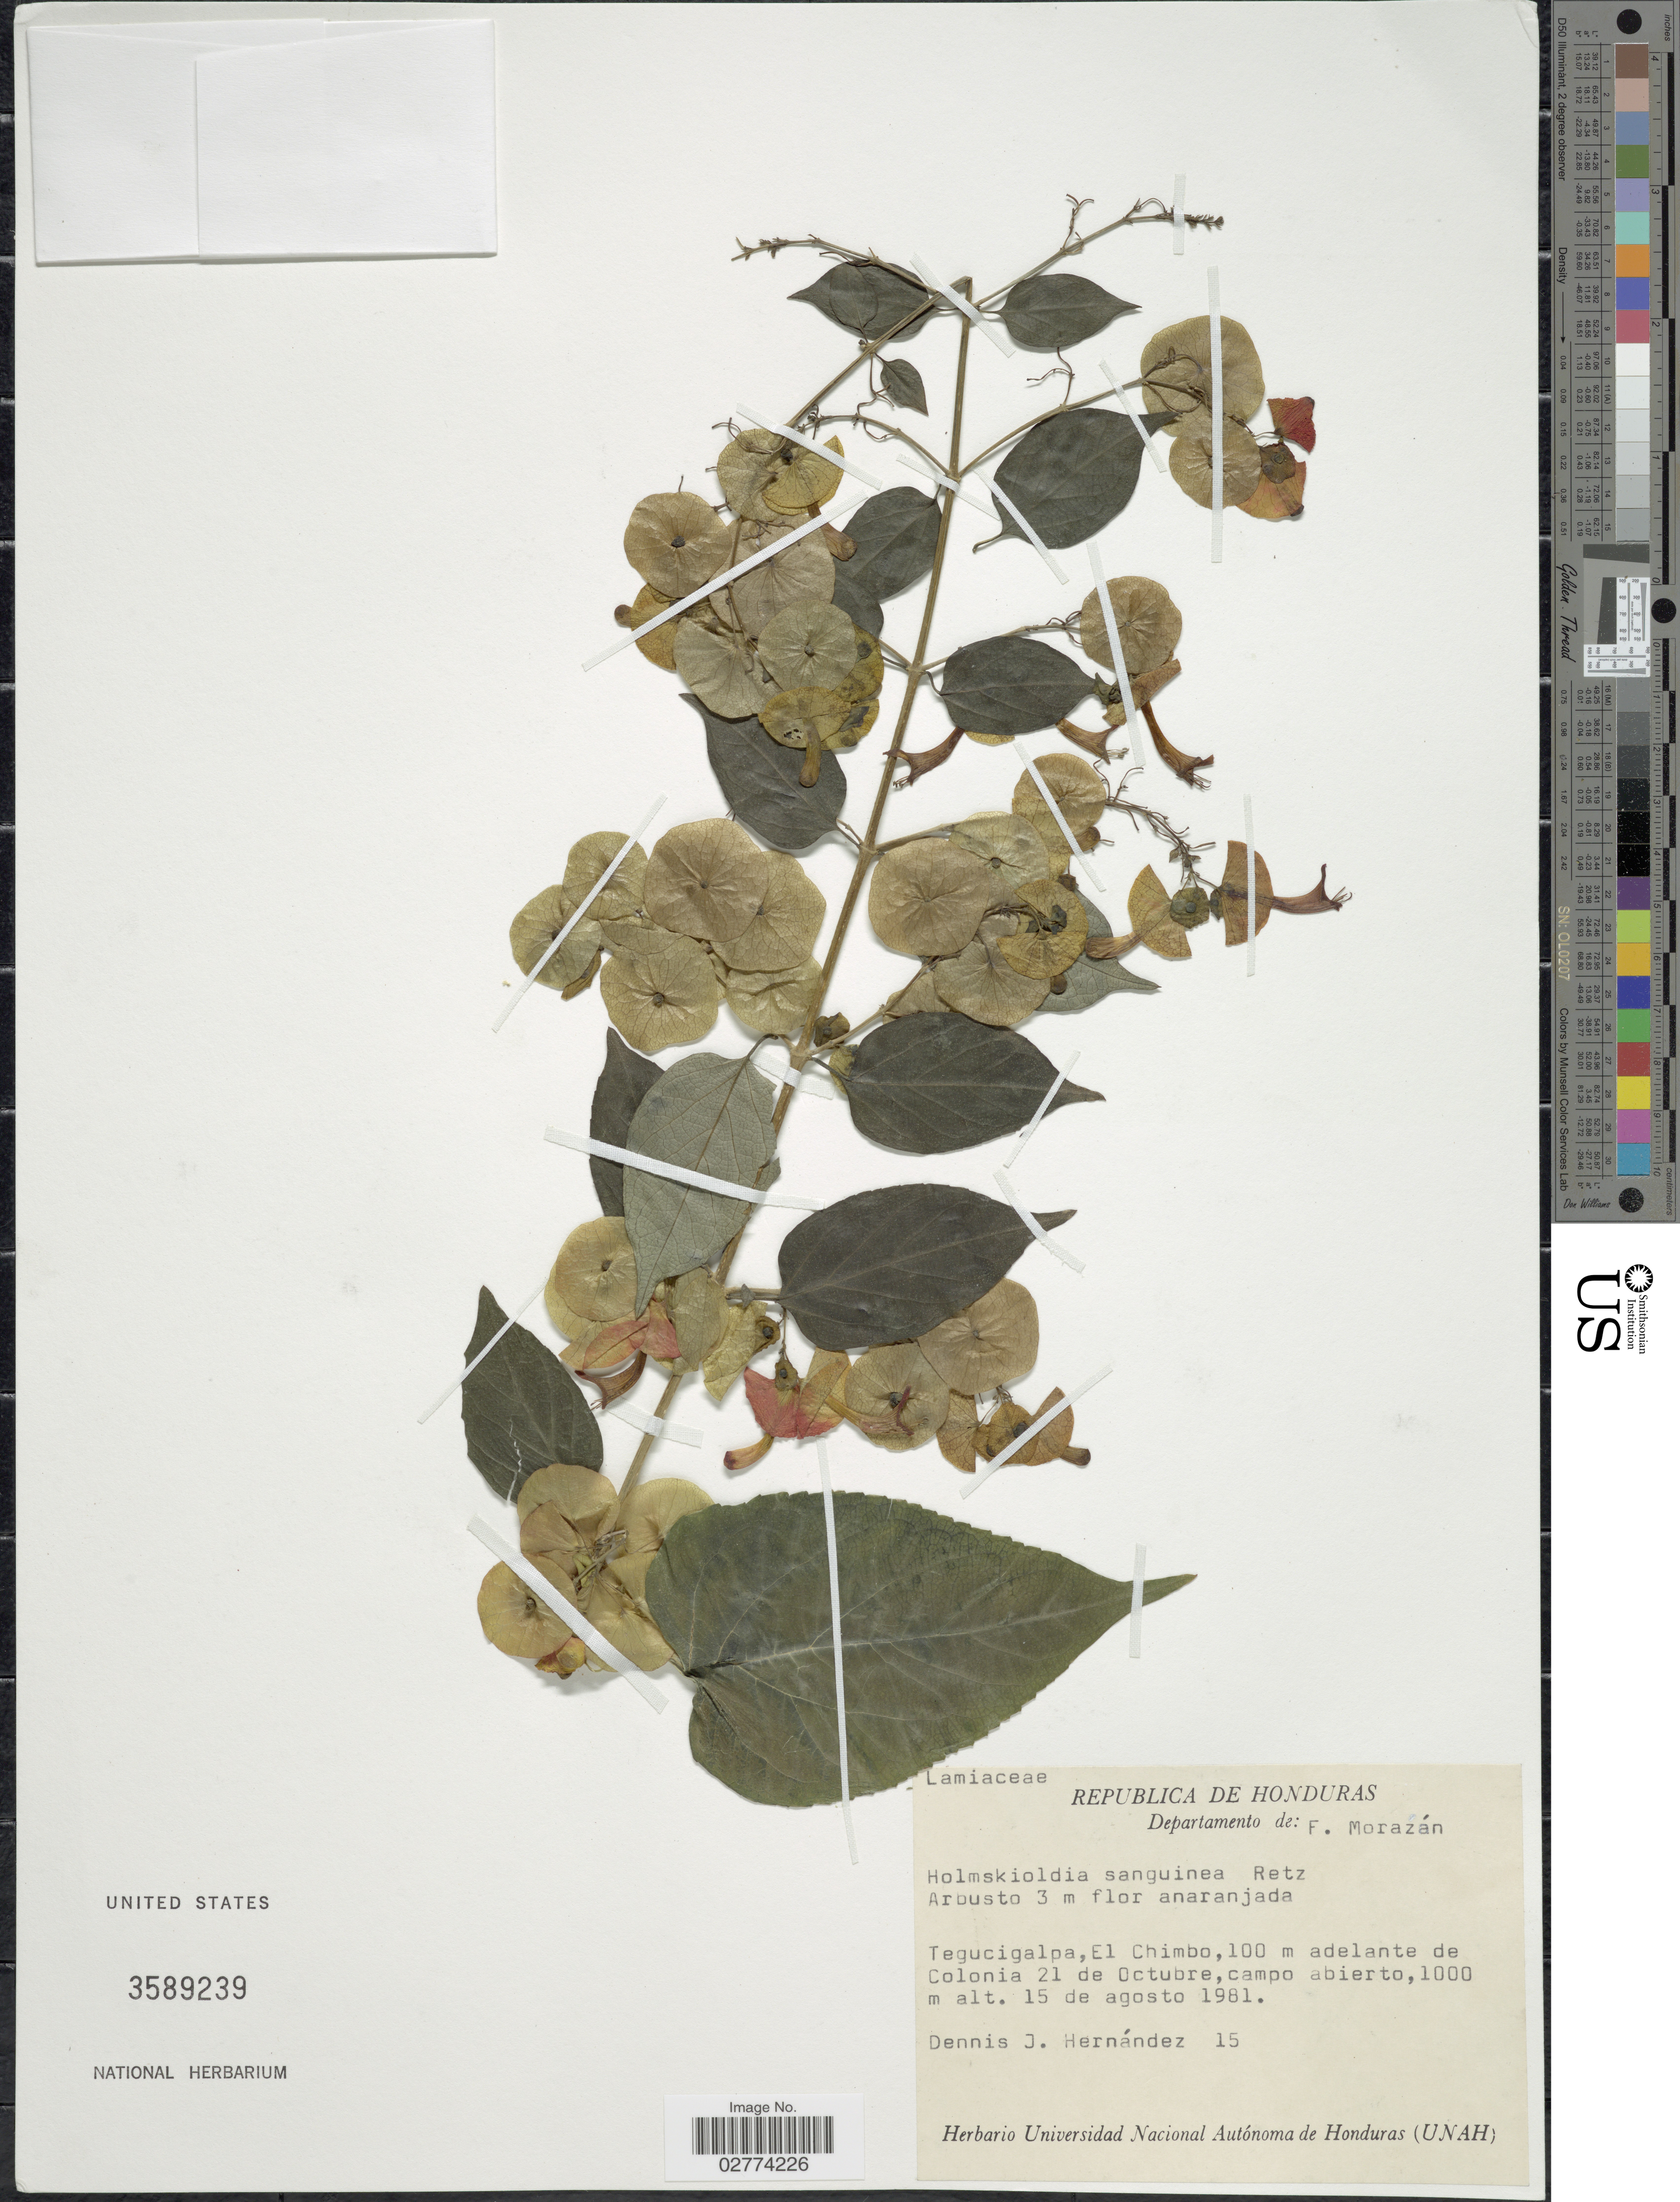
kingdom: Plantae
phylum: Tracheophyta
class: Magnoliopsida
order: Lamiales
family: Lamiaceae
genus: Holmskioldia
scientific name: Holmskioldia sanguinea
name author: Retz.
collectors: D. Hernandez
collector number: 15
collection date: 1981-08-15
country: Honduras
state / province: Fco. Morazán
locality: Departamento de: F. Morazán. Tegucigalpa, El Chimbo, 100 m adelante de Colonia 21 de Octubre, campo abierto.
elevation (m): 1000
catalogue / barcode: US 3589239